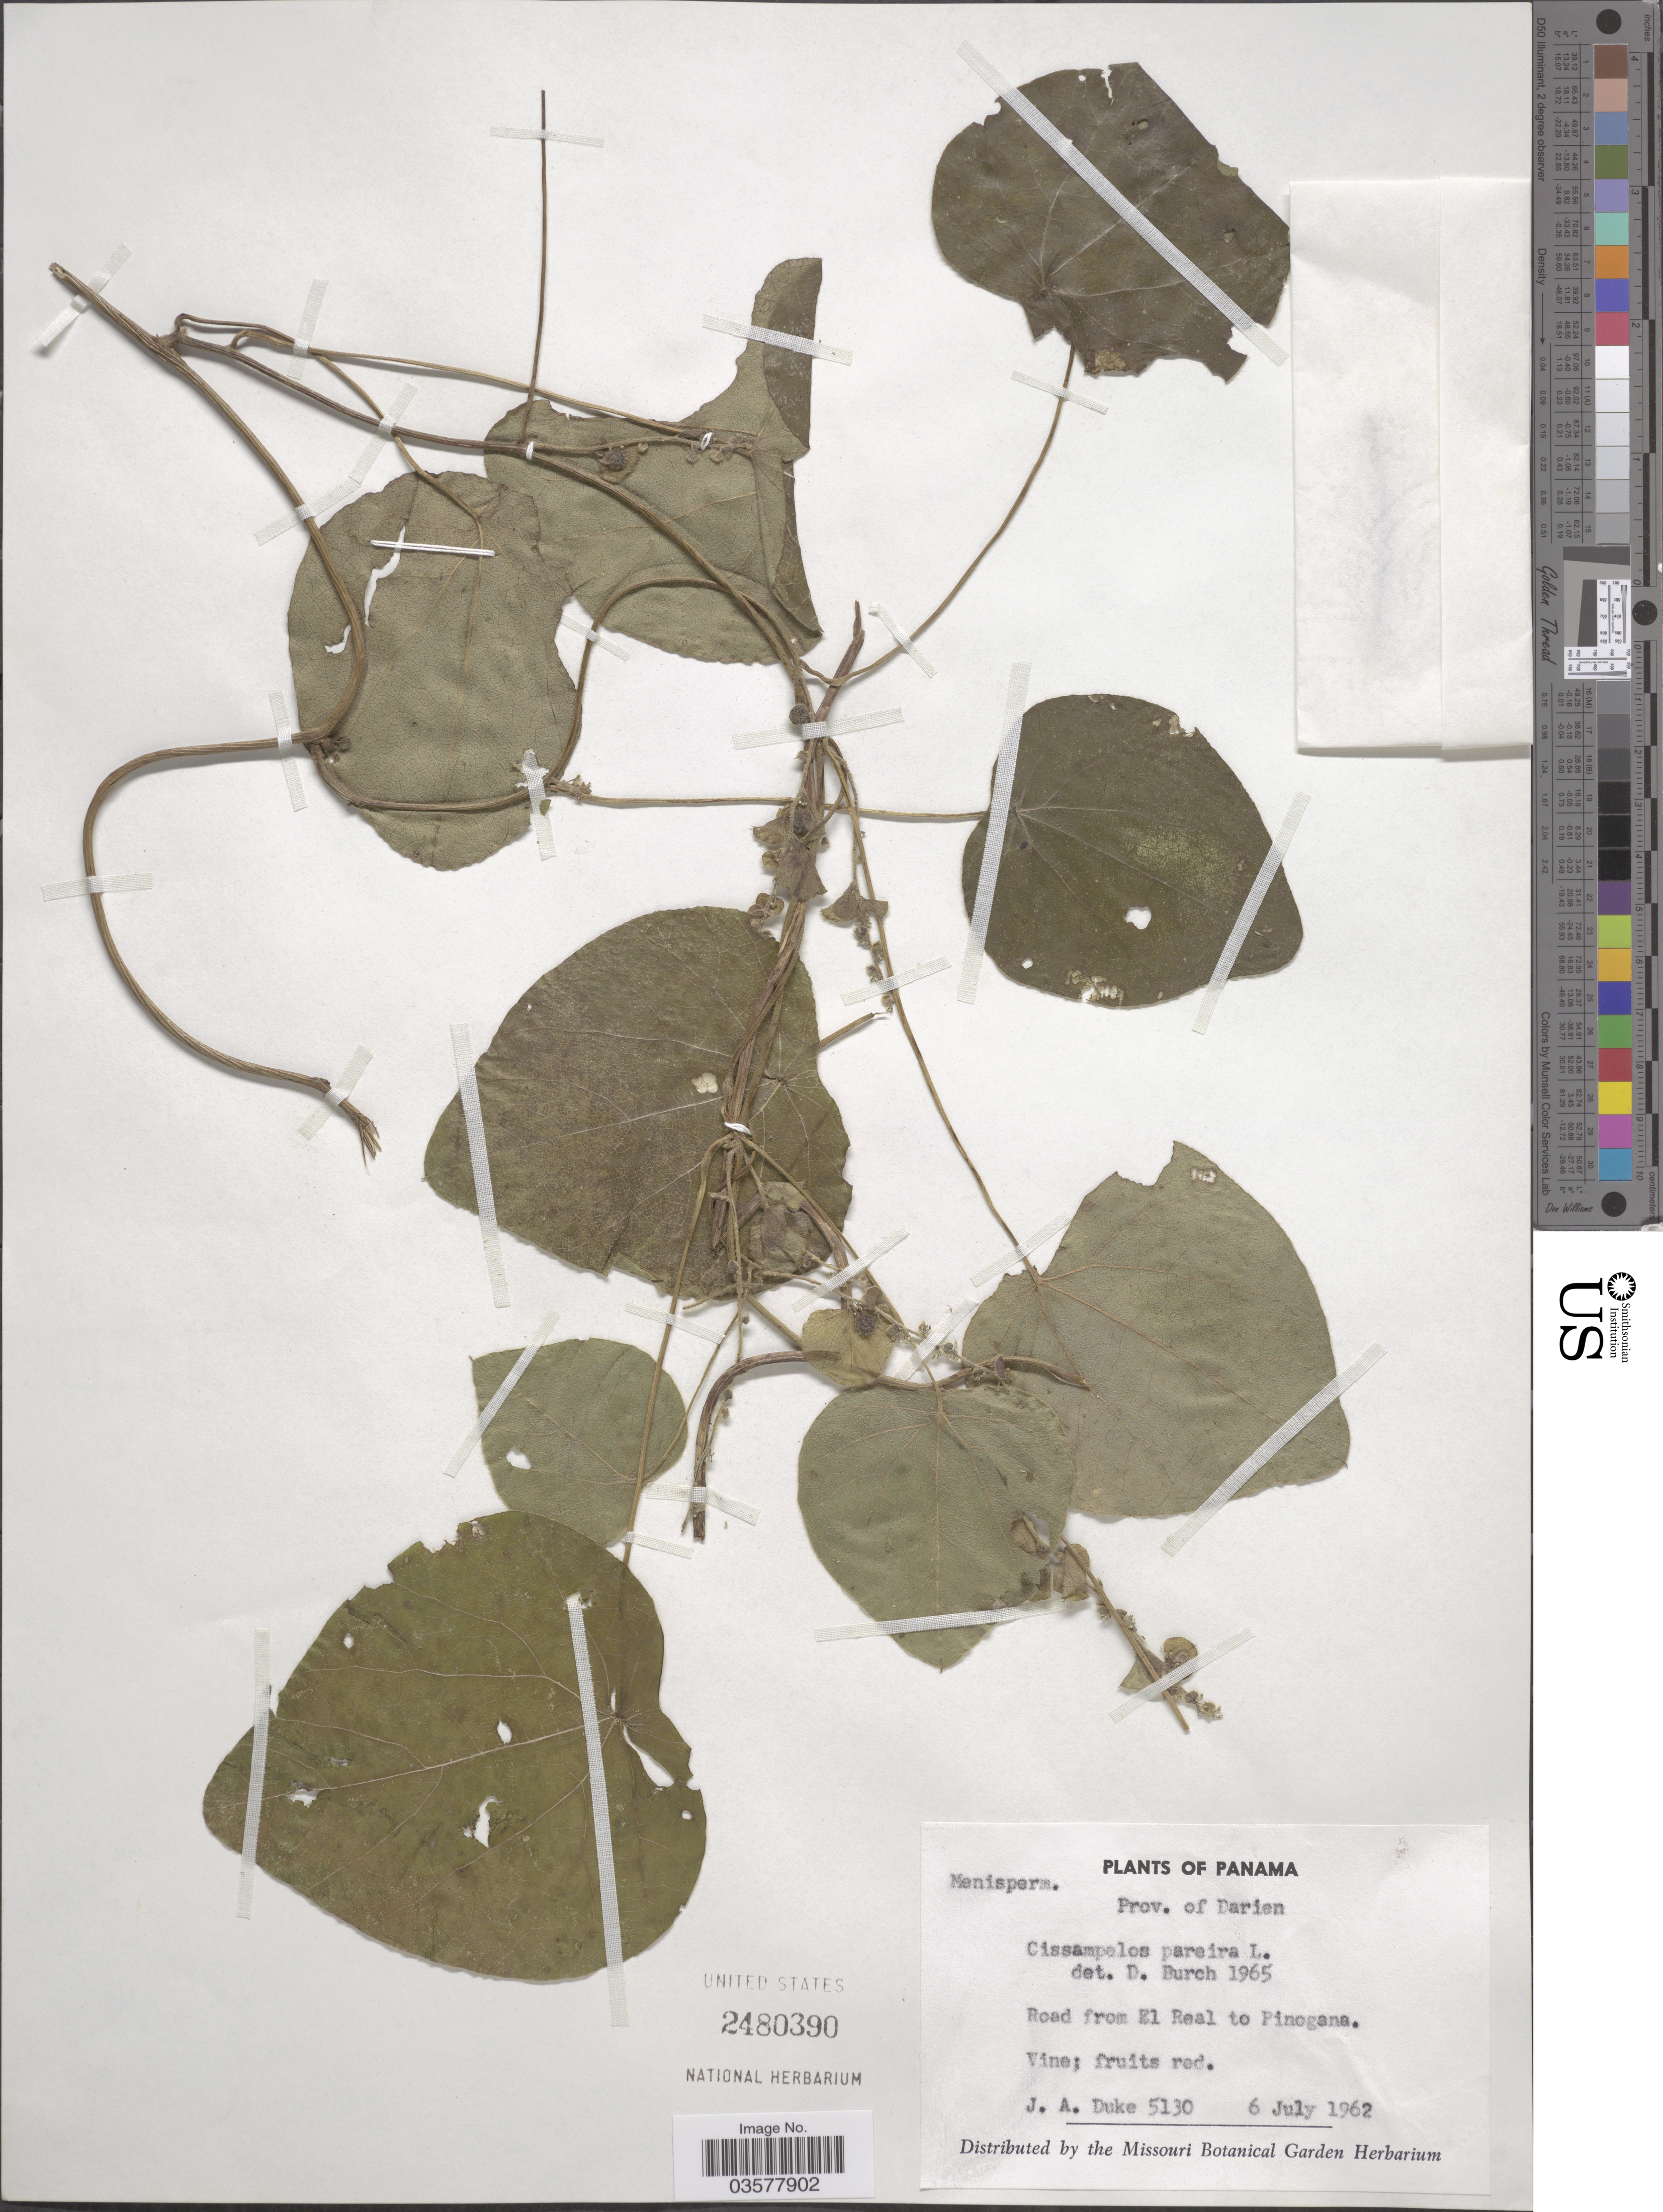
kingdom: Plantae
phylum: Tracheophyta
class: Magnoliopsida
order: Ranunculales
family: Menispermaceae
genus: Cissampelos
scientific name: Cissampelos pareira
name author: L.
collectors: J. A. Duke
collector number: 5130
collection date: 1962-07-06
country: Panama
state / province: Darien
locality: Road from El Real to Pinogana.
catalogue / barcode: US 2480390